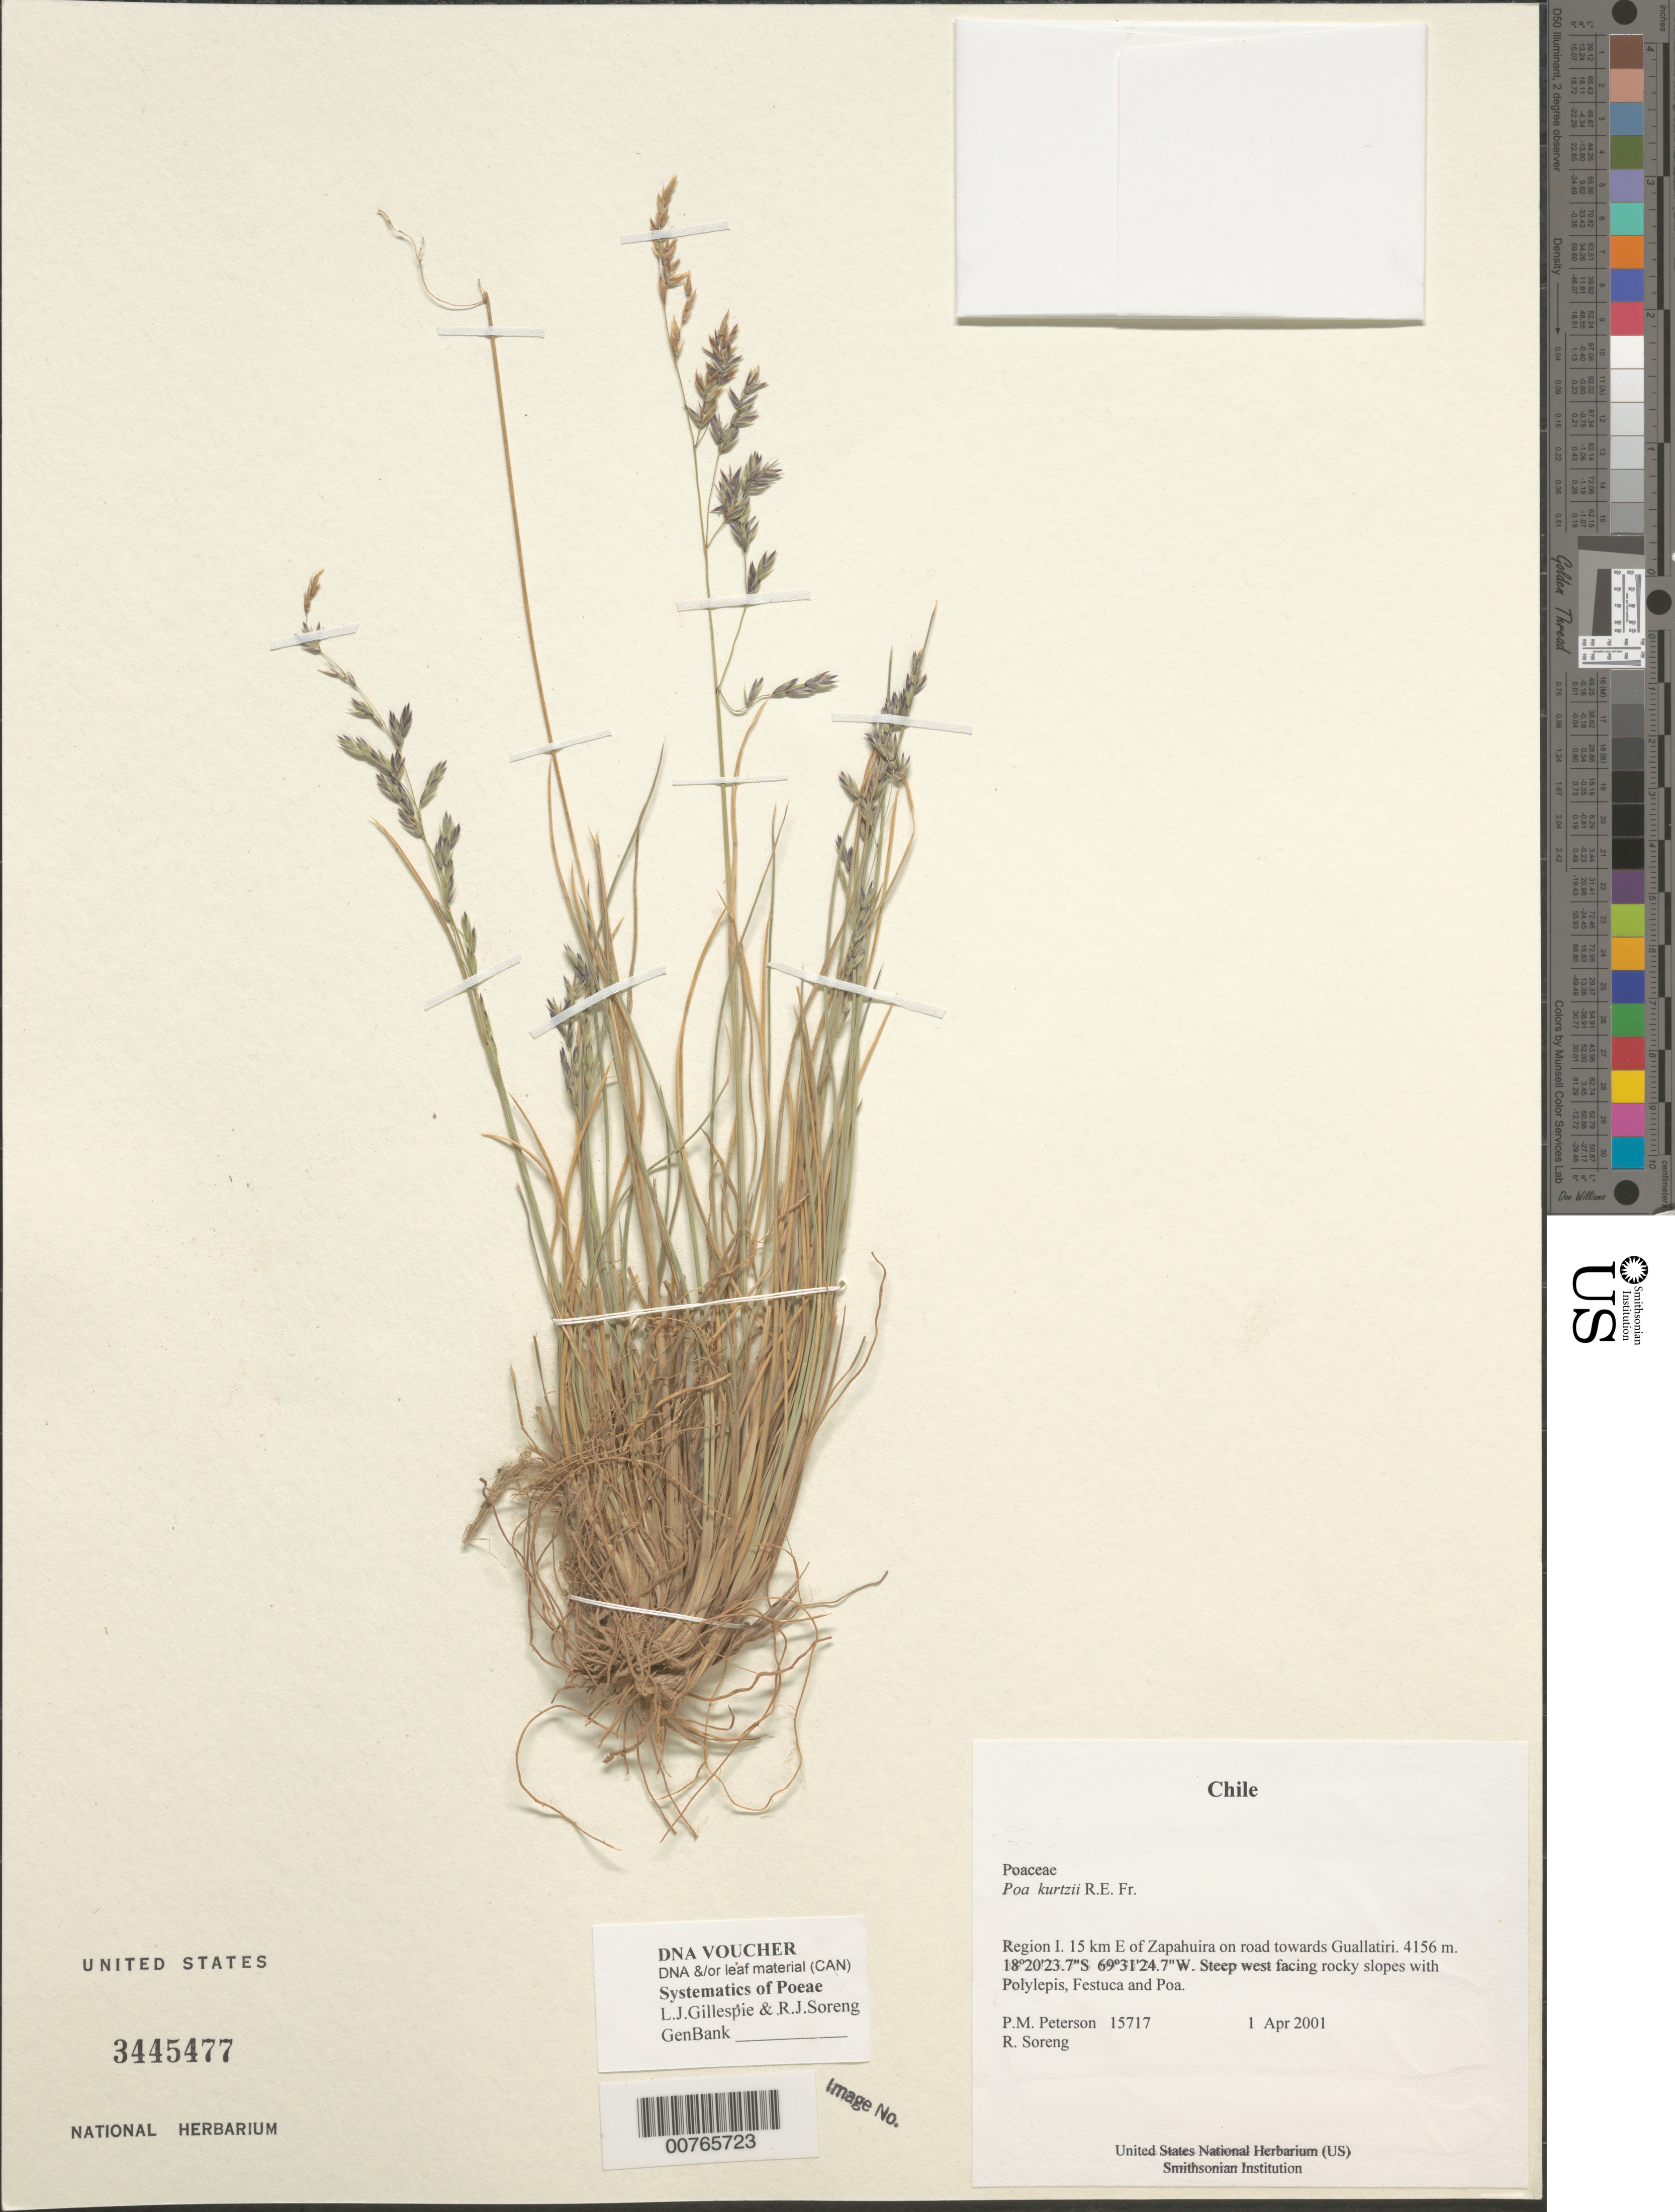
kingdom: Plantae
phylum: Tracheophyta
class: Liliopsida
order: Poales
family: Poaceae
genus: Poa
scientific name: Poa kurtzii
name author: R.E. Fr.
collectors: P. M. Peterson & R. J. Soreng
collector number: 15717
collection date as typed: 01 Apr 2001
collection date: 2001-04-01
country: Chile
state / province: Tarapacá (I)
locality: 15 km E of Zapahuira on road towards Guallatiri.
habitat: Steep west facing rocky slopes with Polylepis, Festuca and Poa.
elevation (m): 4156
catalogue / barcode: US 3445477